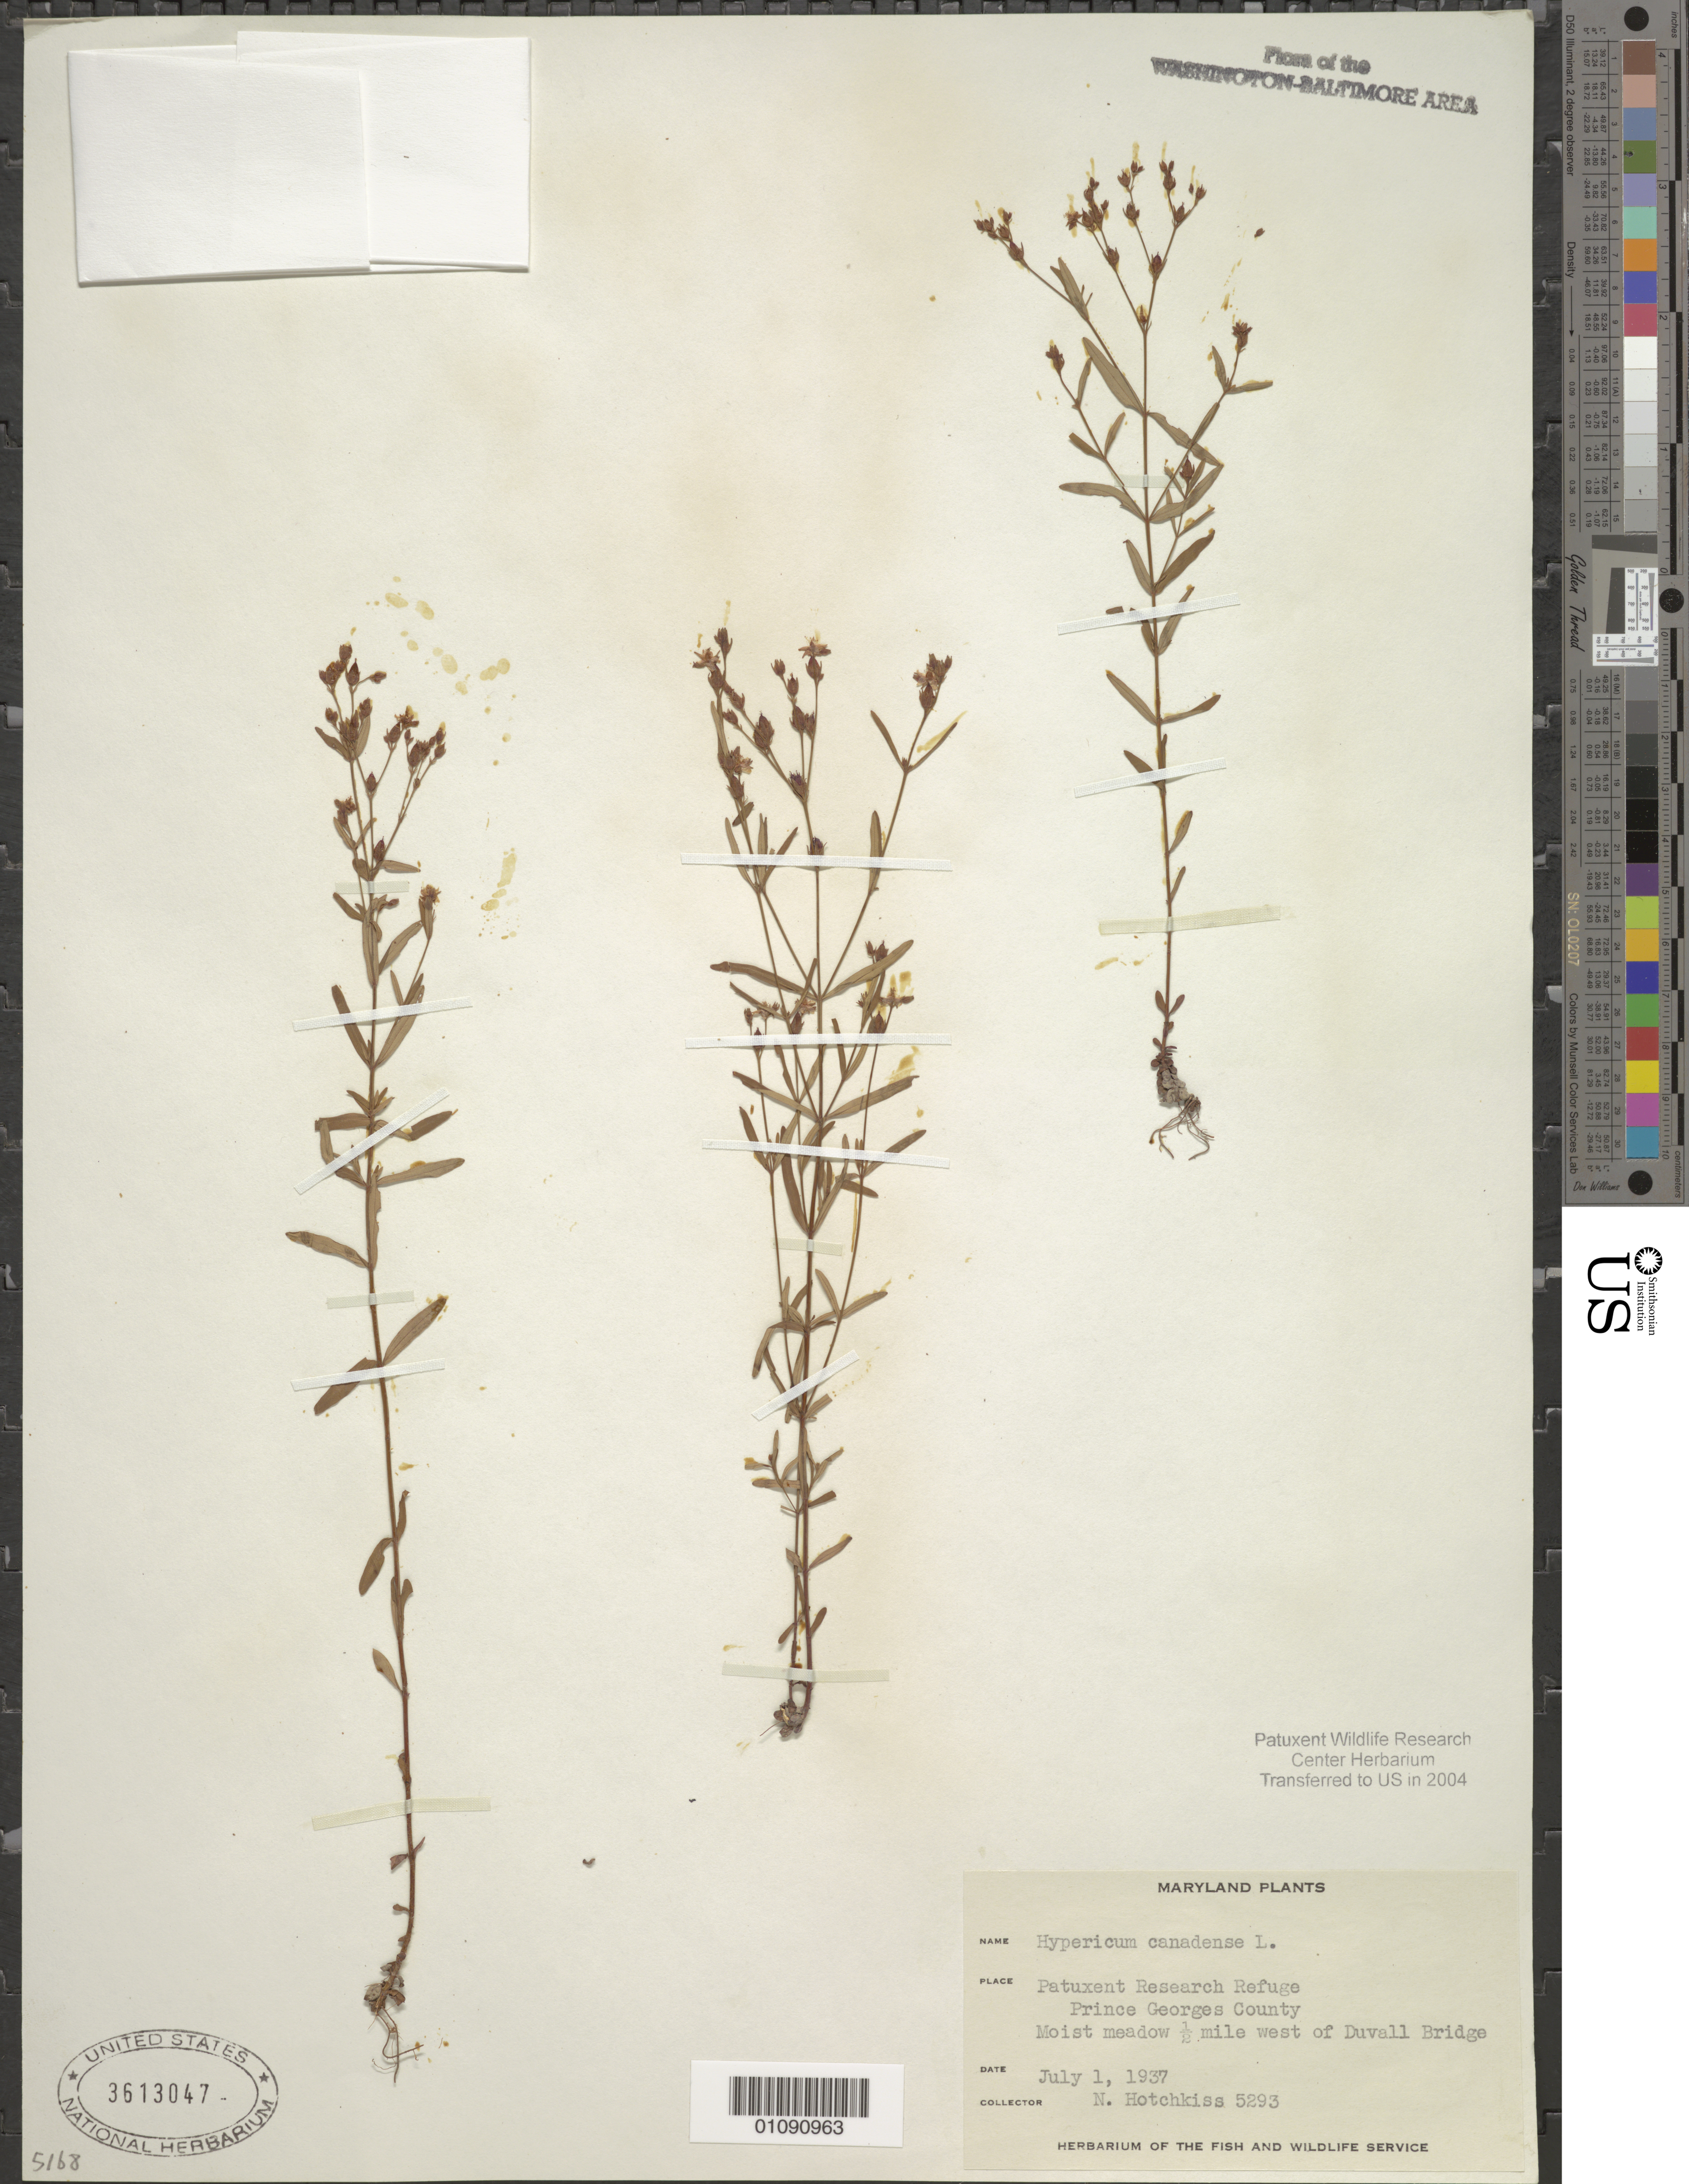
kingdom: Plantae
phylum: Tracheophyta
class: Magnoliopsida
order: Malpighiales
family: Hypericaceae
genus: Hypericum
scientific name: Hypericum canadense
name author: L.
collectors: N. Hotchkiss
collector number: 5293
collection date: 1937-07-01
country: United States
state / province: Maryland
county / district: Prince George's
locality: Patuxent Wildlife Refuge. Half a mile W. of Duvall Bridge.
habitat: Moist meadow.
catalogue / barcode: US 3613047